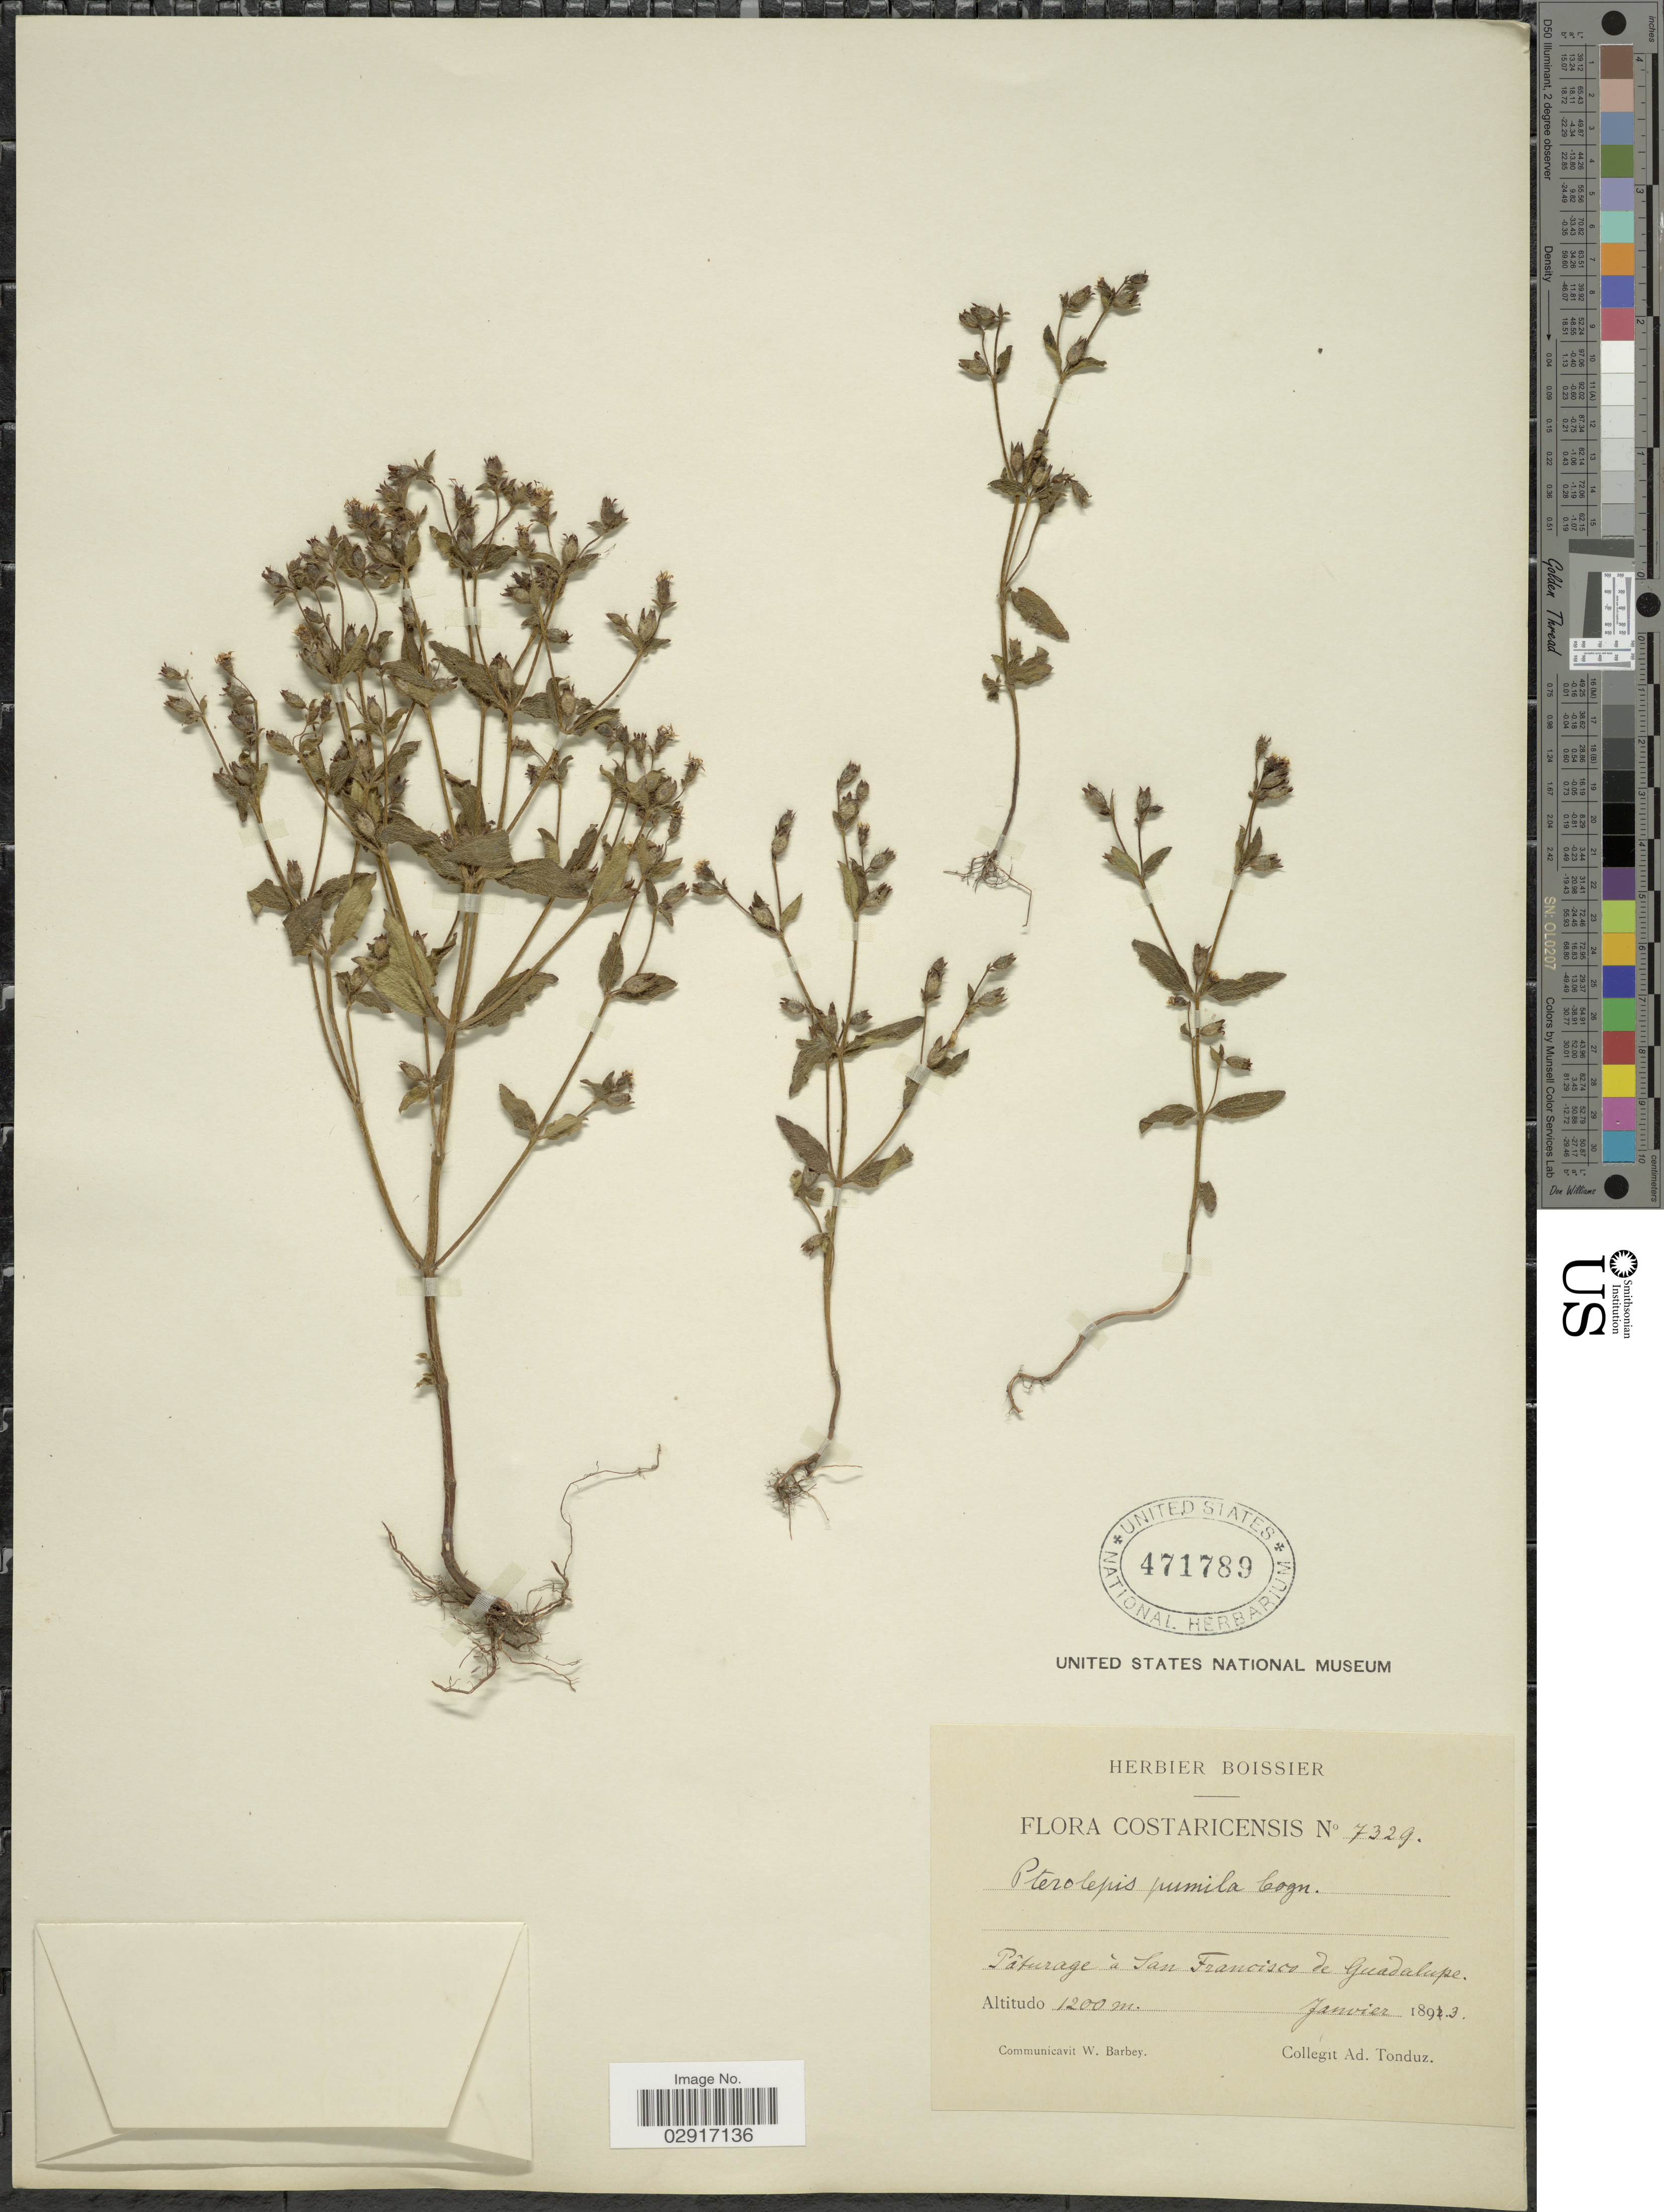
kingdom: Plantae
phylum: Tracheophyta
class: Magnoliopsida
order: Myrtales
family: Melastomataceae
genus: Pterolepis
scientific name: Pterolepis trichotoma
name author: (Rottb.) Cogn.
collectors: A. Tonduz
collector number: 7329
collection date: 1893-01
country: Costa Rica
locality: Pâturage à San Francisco de Guadalupe.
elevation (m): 1200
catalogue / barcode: US 471789